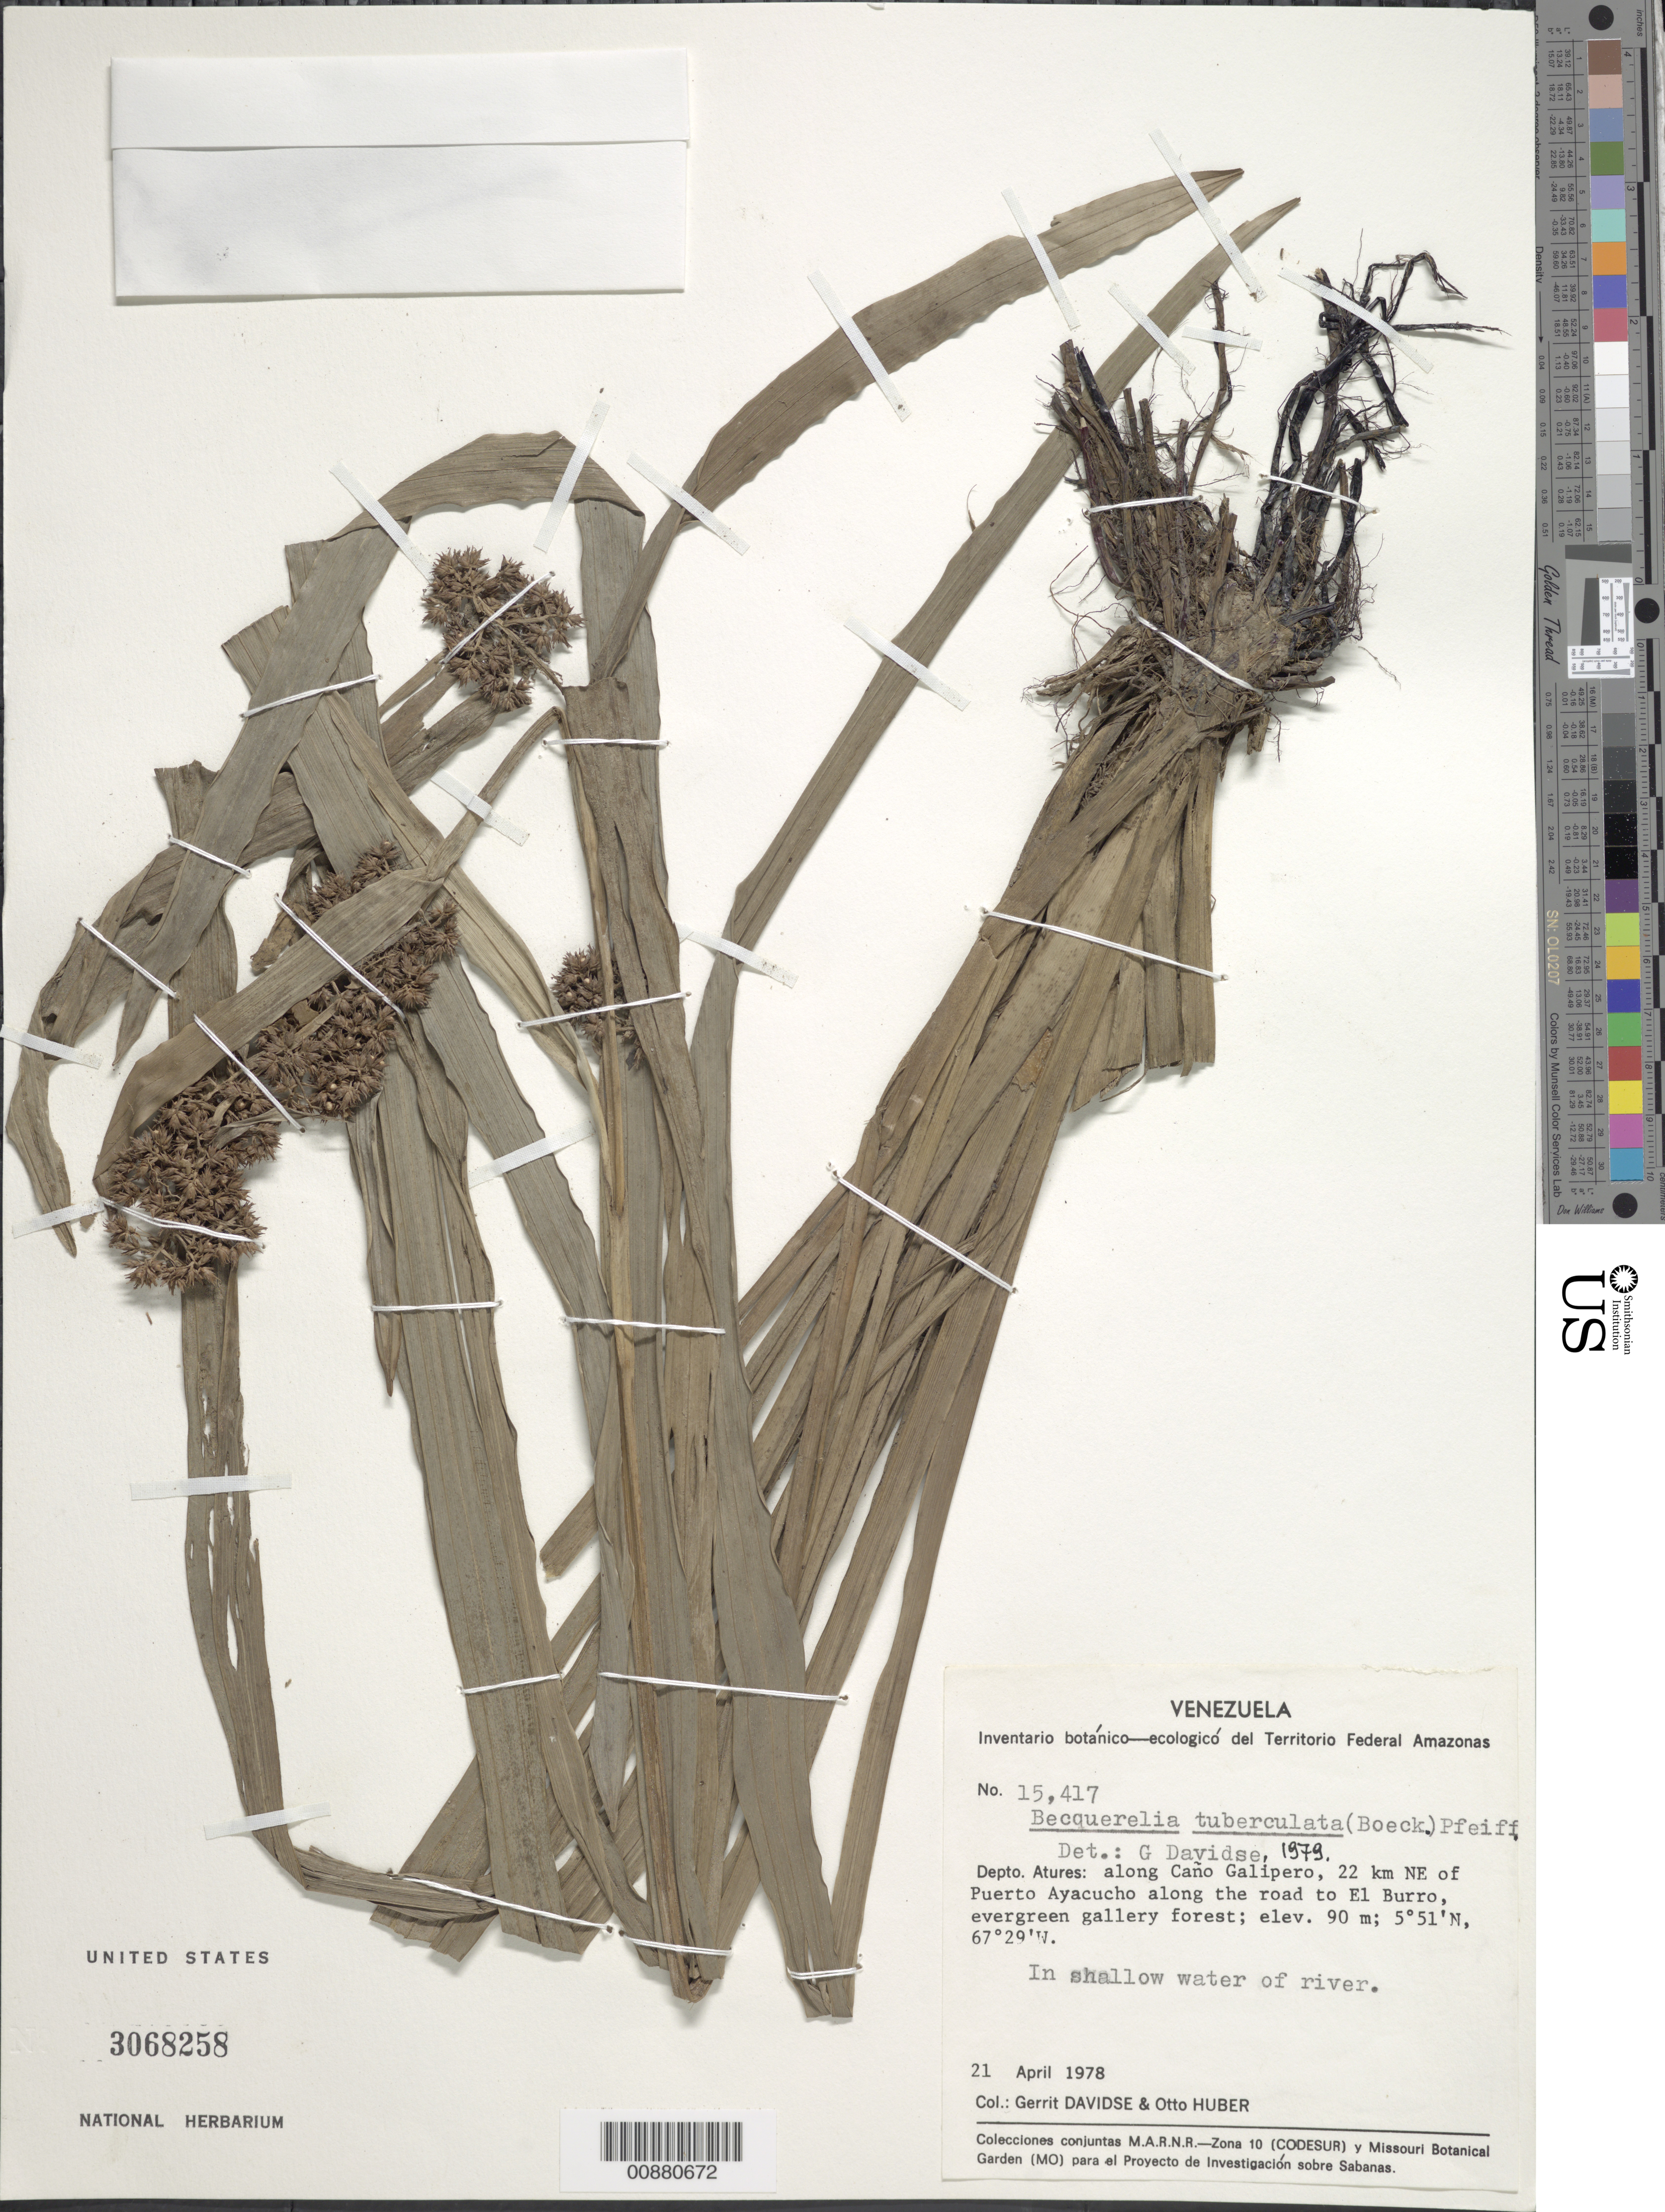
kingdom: Plantae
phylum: Tracheophyta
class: Liliopsida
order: Poales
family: Cyperaceae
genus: Becquerelia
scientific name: Becquerelia tuberculata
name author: (Boeckeler) Pfeiff.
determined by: Davidse, Gerrit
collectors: G. Davidse & O. Huber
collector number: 15417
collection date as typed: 21-Apr-78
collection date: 1978-04-21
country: Venezuela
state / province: Amazonas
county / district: Atures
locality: Puerto Ayacucho, 22 km NE of along the road to El Burro, Caño Galipero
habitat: Evergreen gallery forest; in shallow water of river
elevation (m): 90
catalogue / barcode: US 3068258